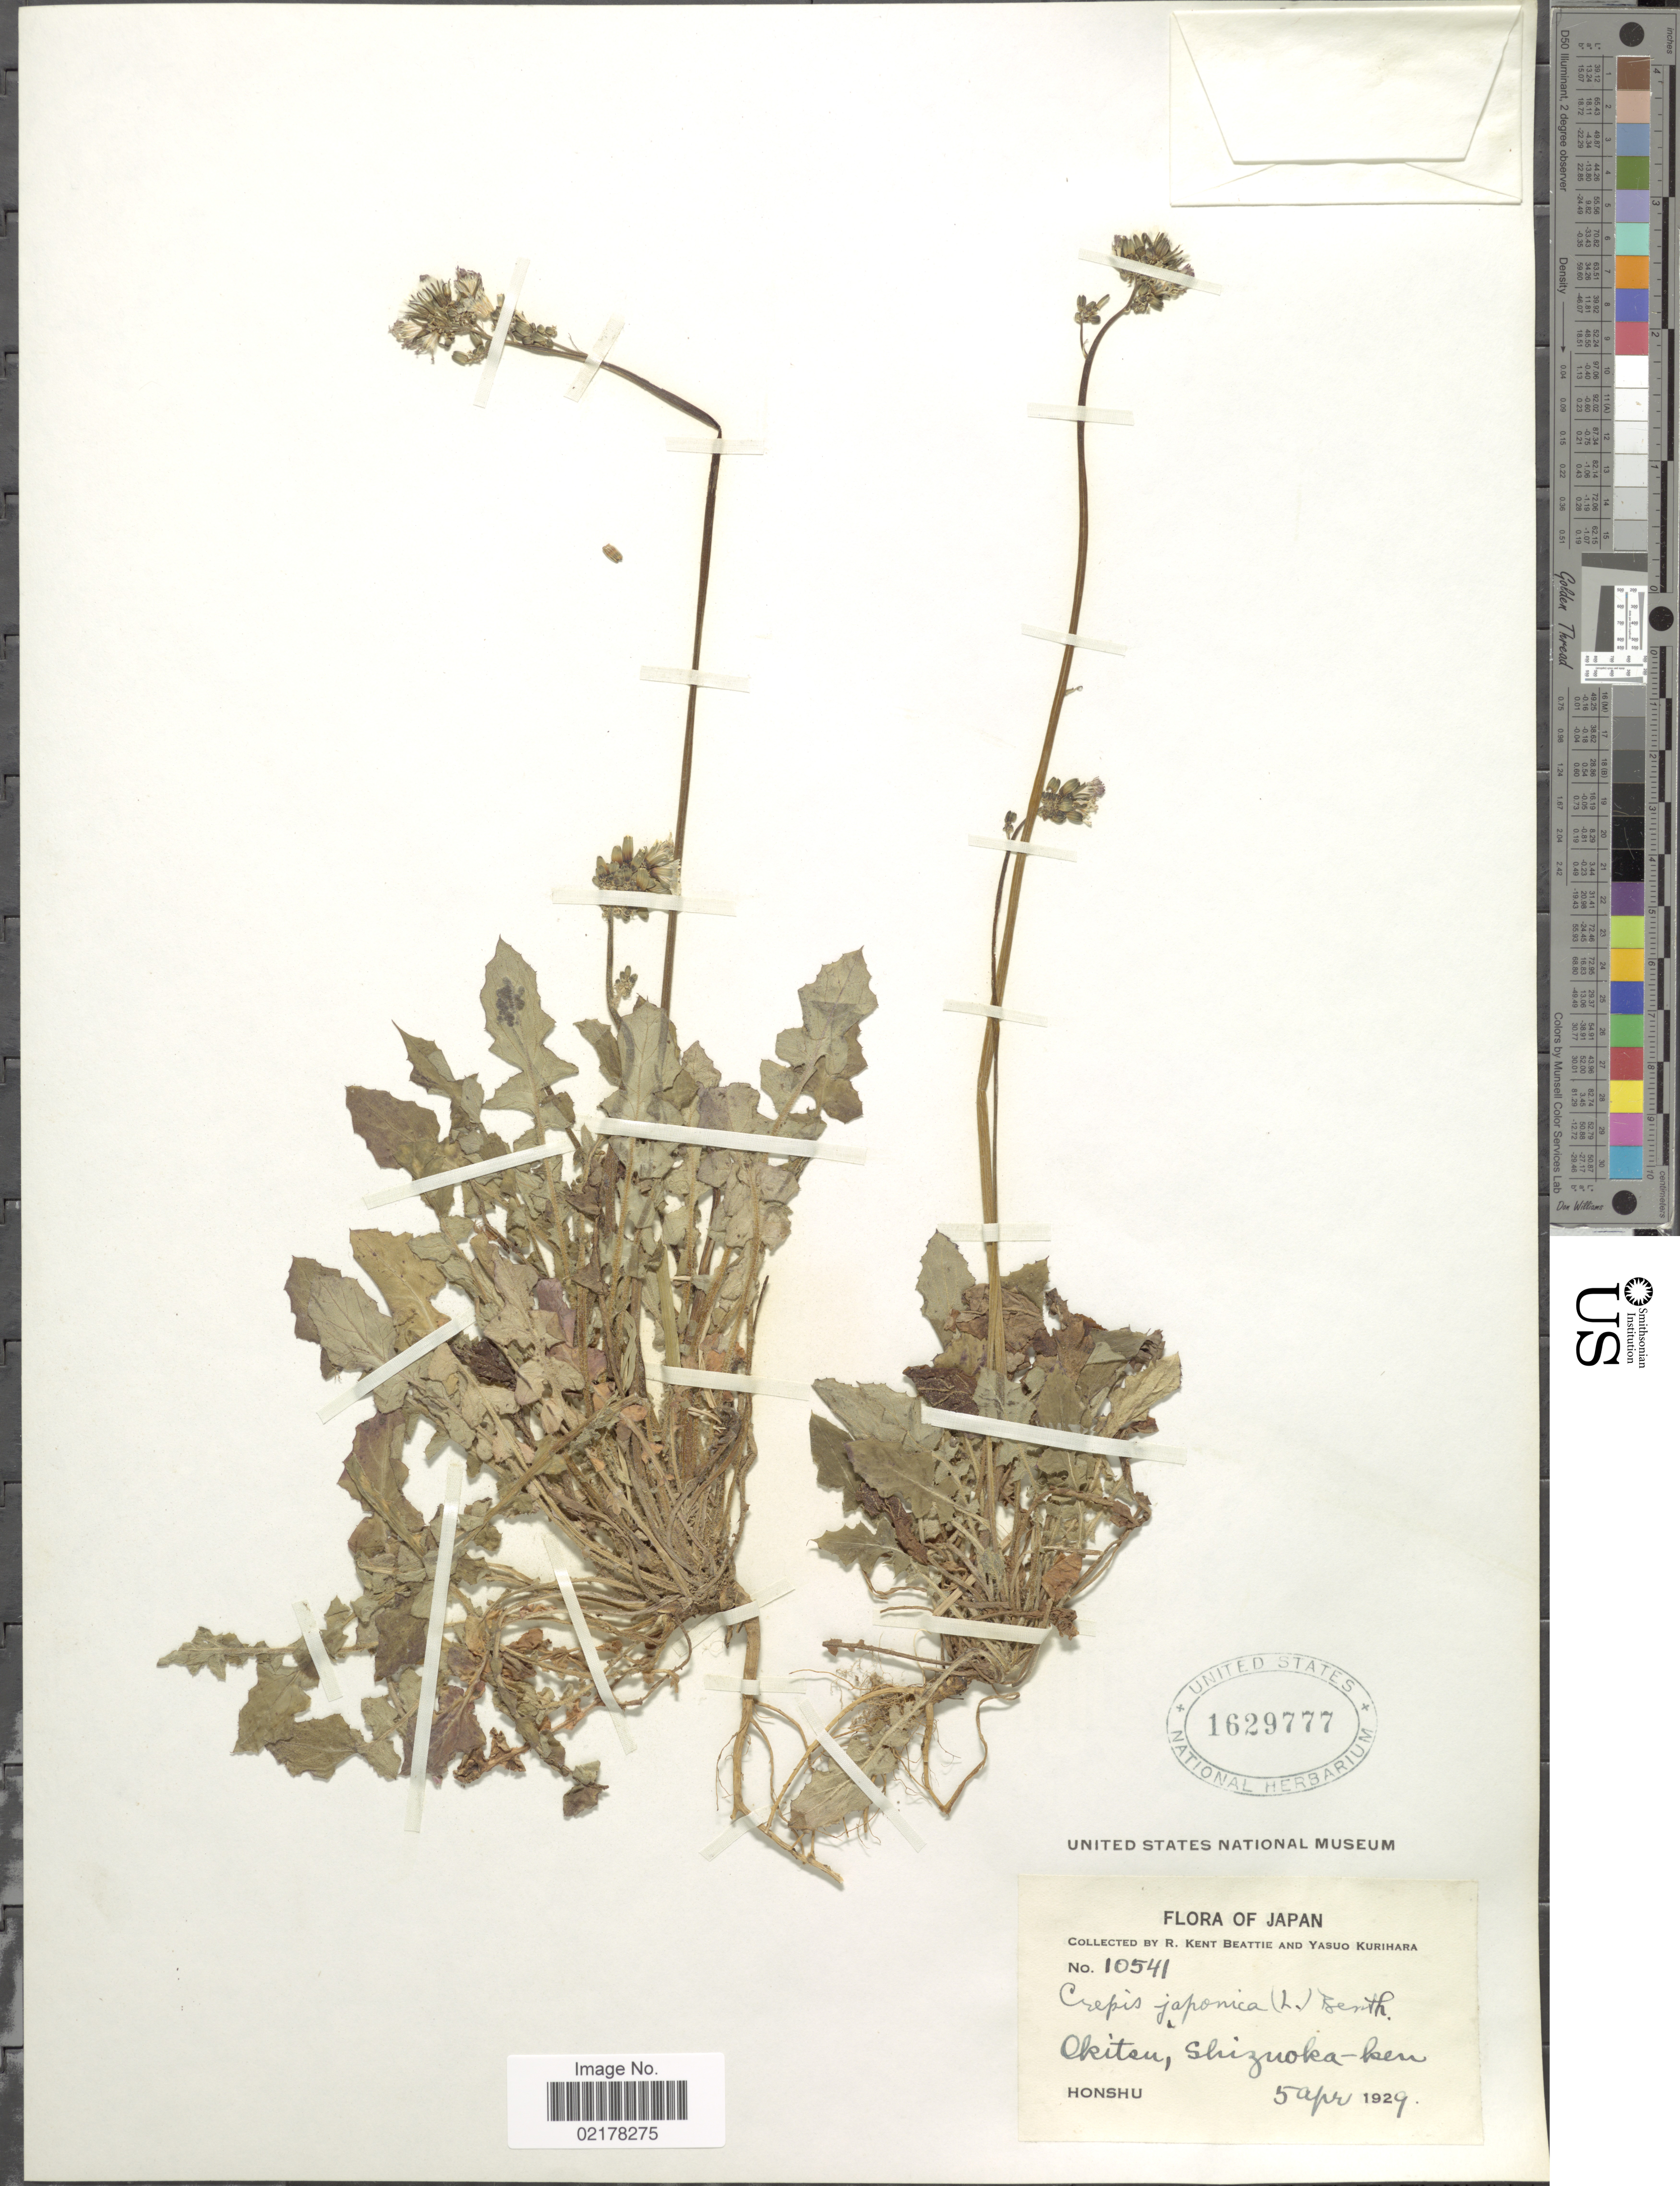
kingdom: Plantae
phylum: Tracheophyta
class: Magnoliopsida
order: Asterales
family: Asteraceae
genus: Youngia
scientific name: Youngia japonica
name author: (L.) DC.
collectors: R. K. Beattie & Y. Kurihara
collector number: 10541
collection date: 1929-04-05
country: Japan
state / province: Sizuoka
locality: Okitsu, Shizuoka-ken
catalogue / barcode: US 1629777